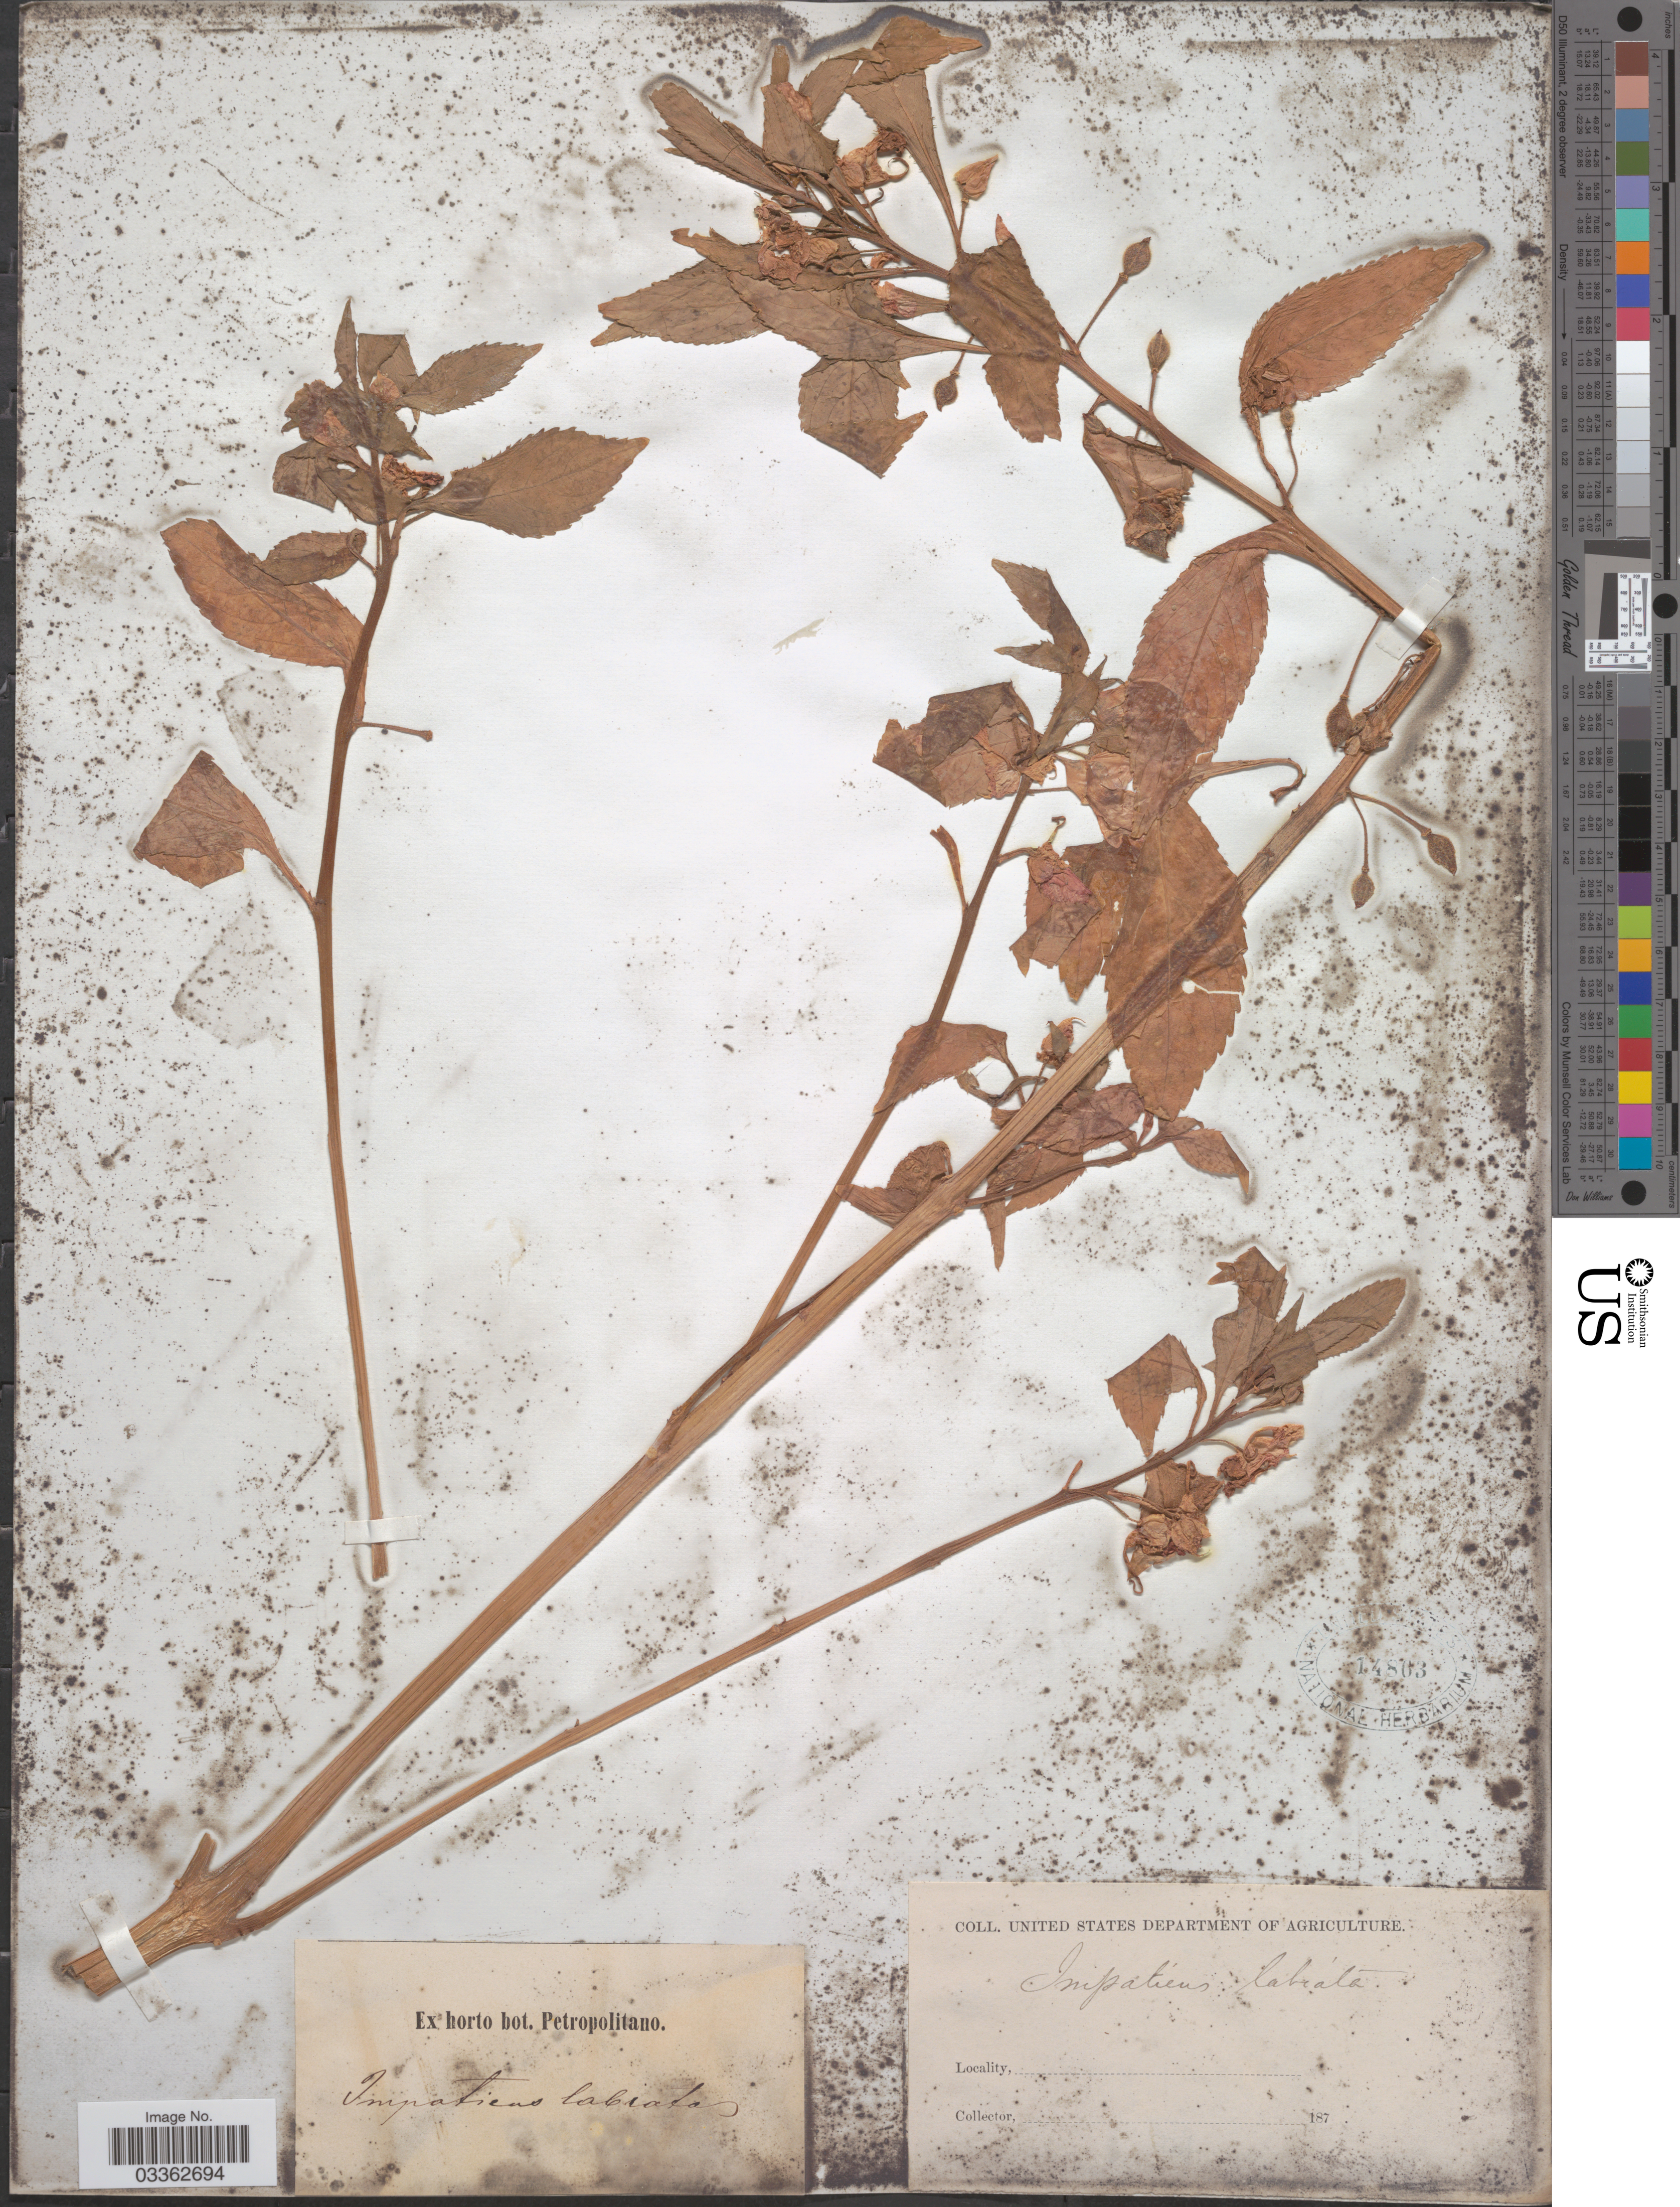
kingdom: Plantae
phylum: Tracheophyta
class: Magnoliopsida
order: Ericales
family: Balsaminaceae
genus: Impatiens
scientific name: Impatiens labiata, ined.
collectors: United States Department of Agriculture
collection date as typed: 187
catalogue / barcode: US 14863